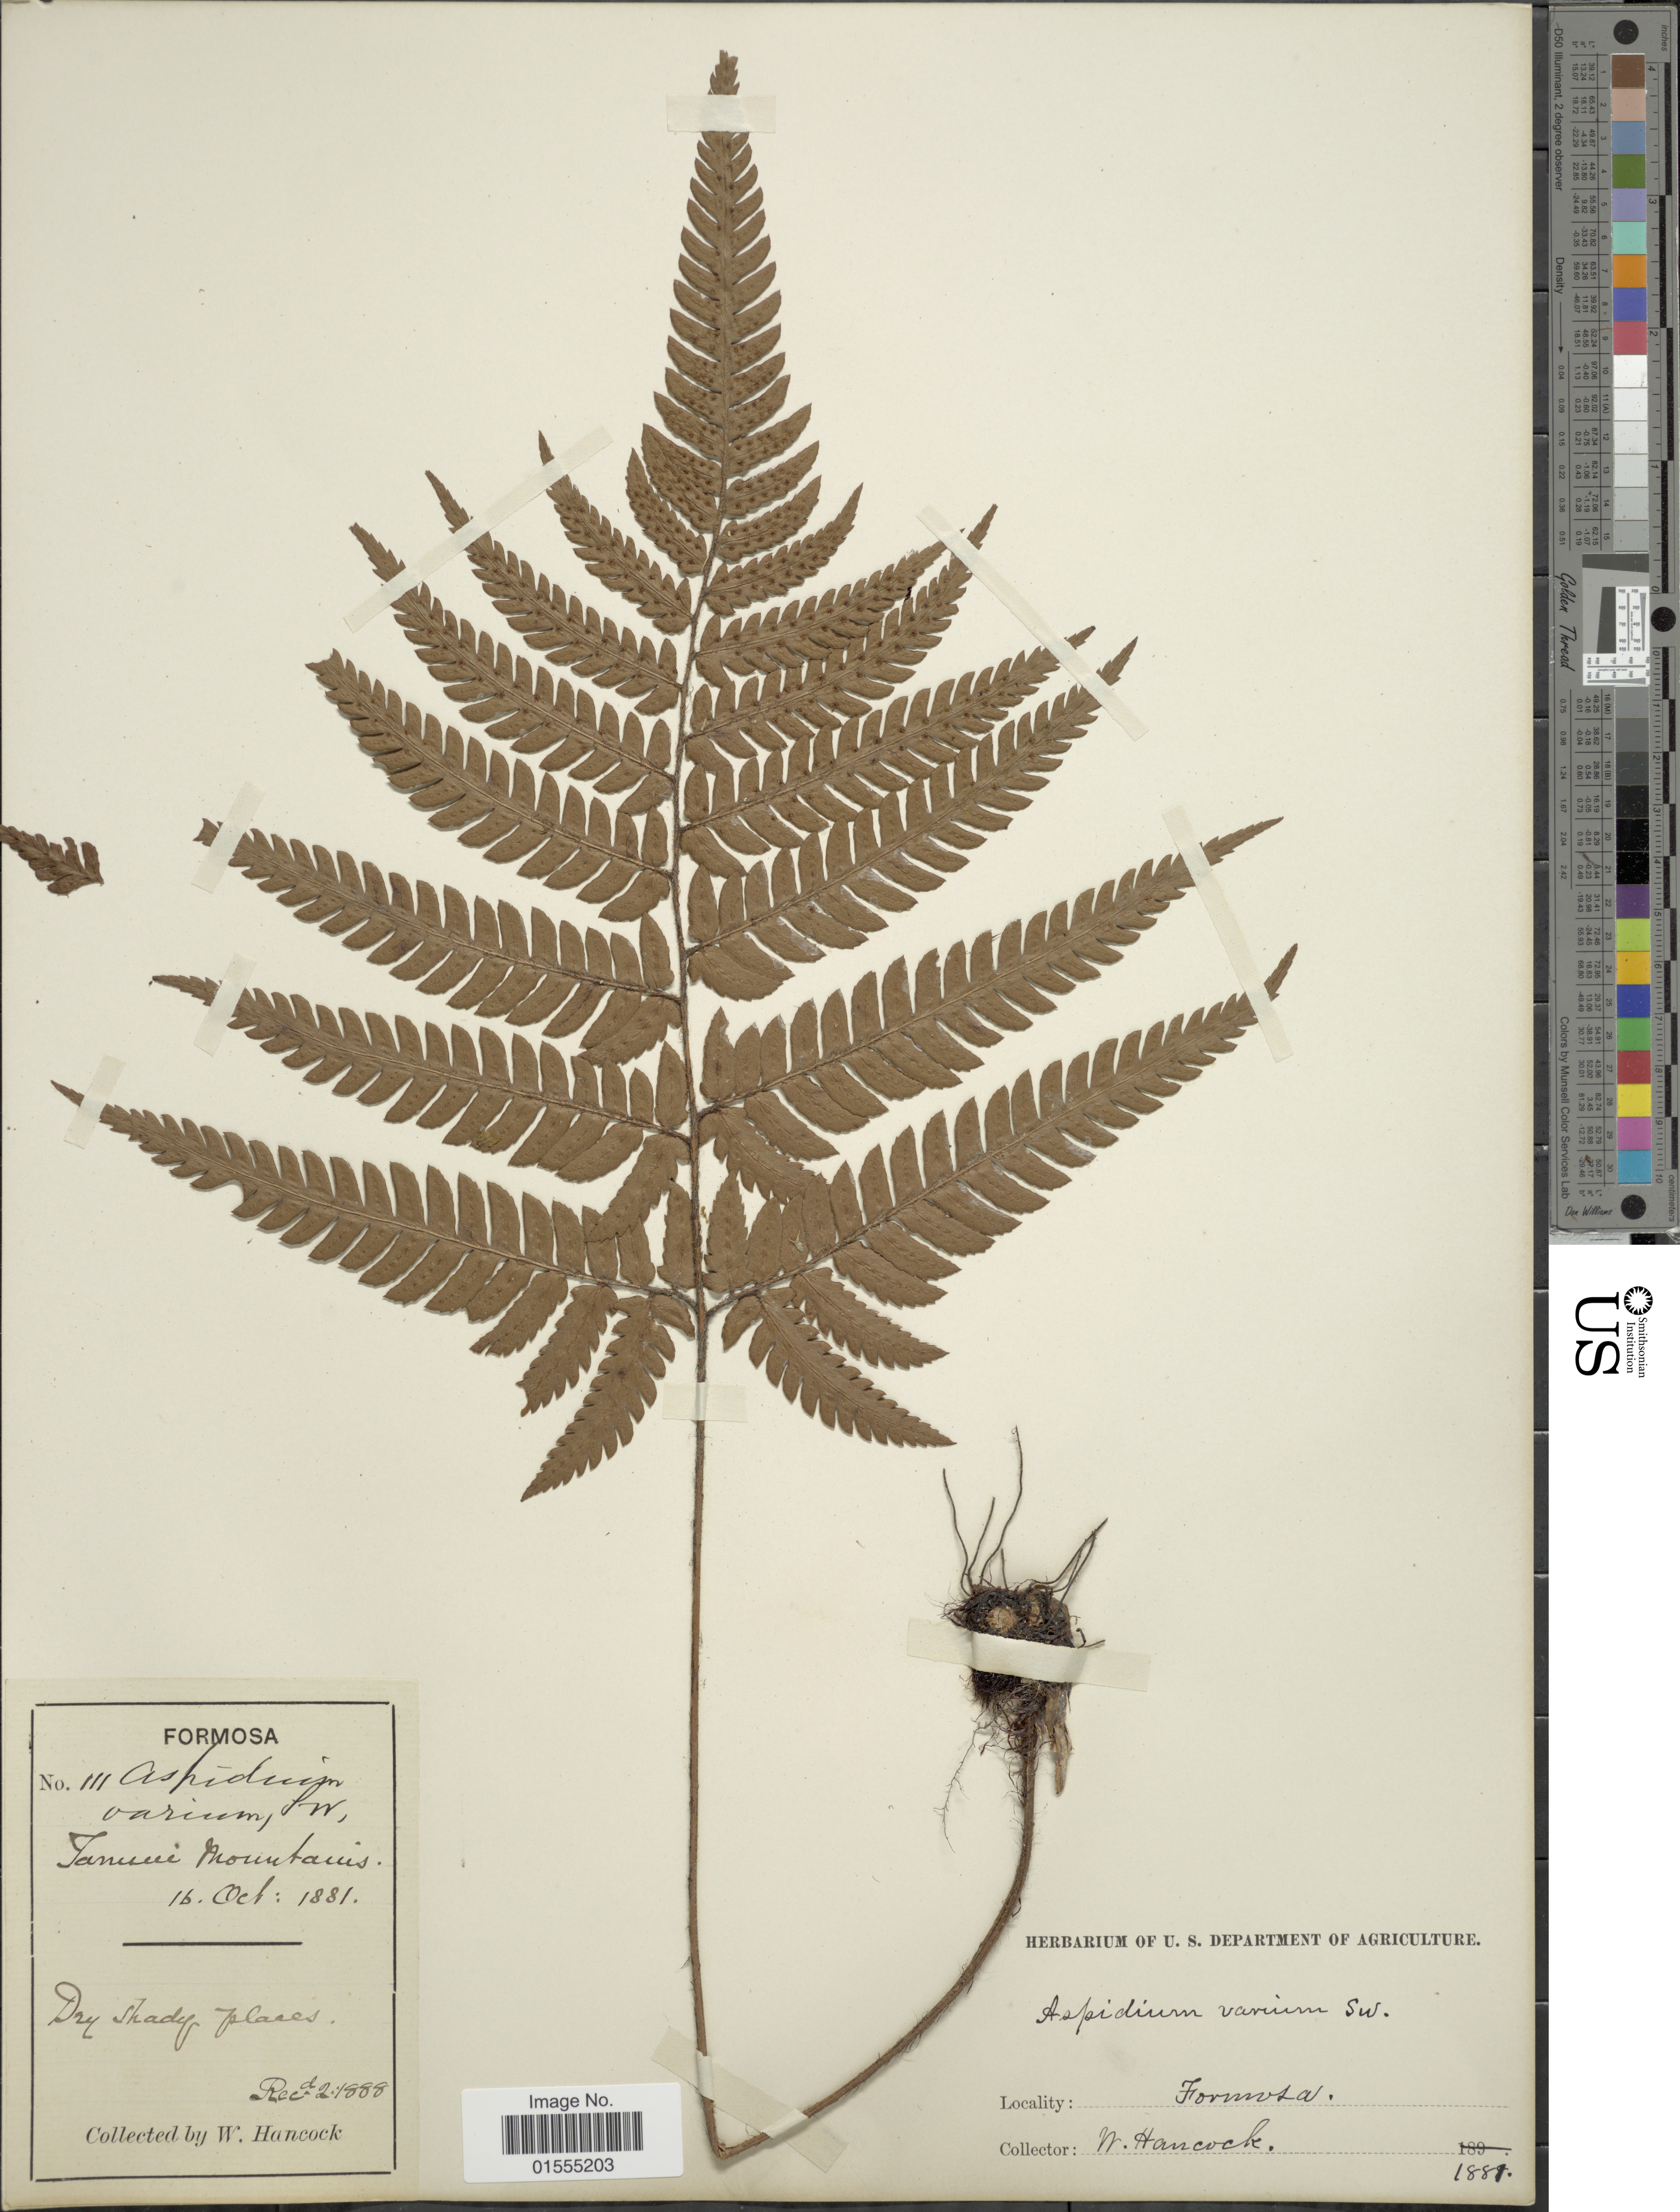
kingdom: Plantae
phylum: Tracheophyta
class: Polypodiopsida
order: Polypodiales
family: Dryopteridaceae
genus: Dryopteris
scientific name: Dryopteris varia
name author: (L.) Kuntze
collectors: W. Hancock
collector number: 111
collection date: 1881-10-16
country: Taiwan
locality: Janu [illegible text] Mountains